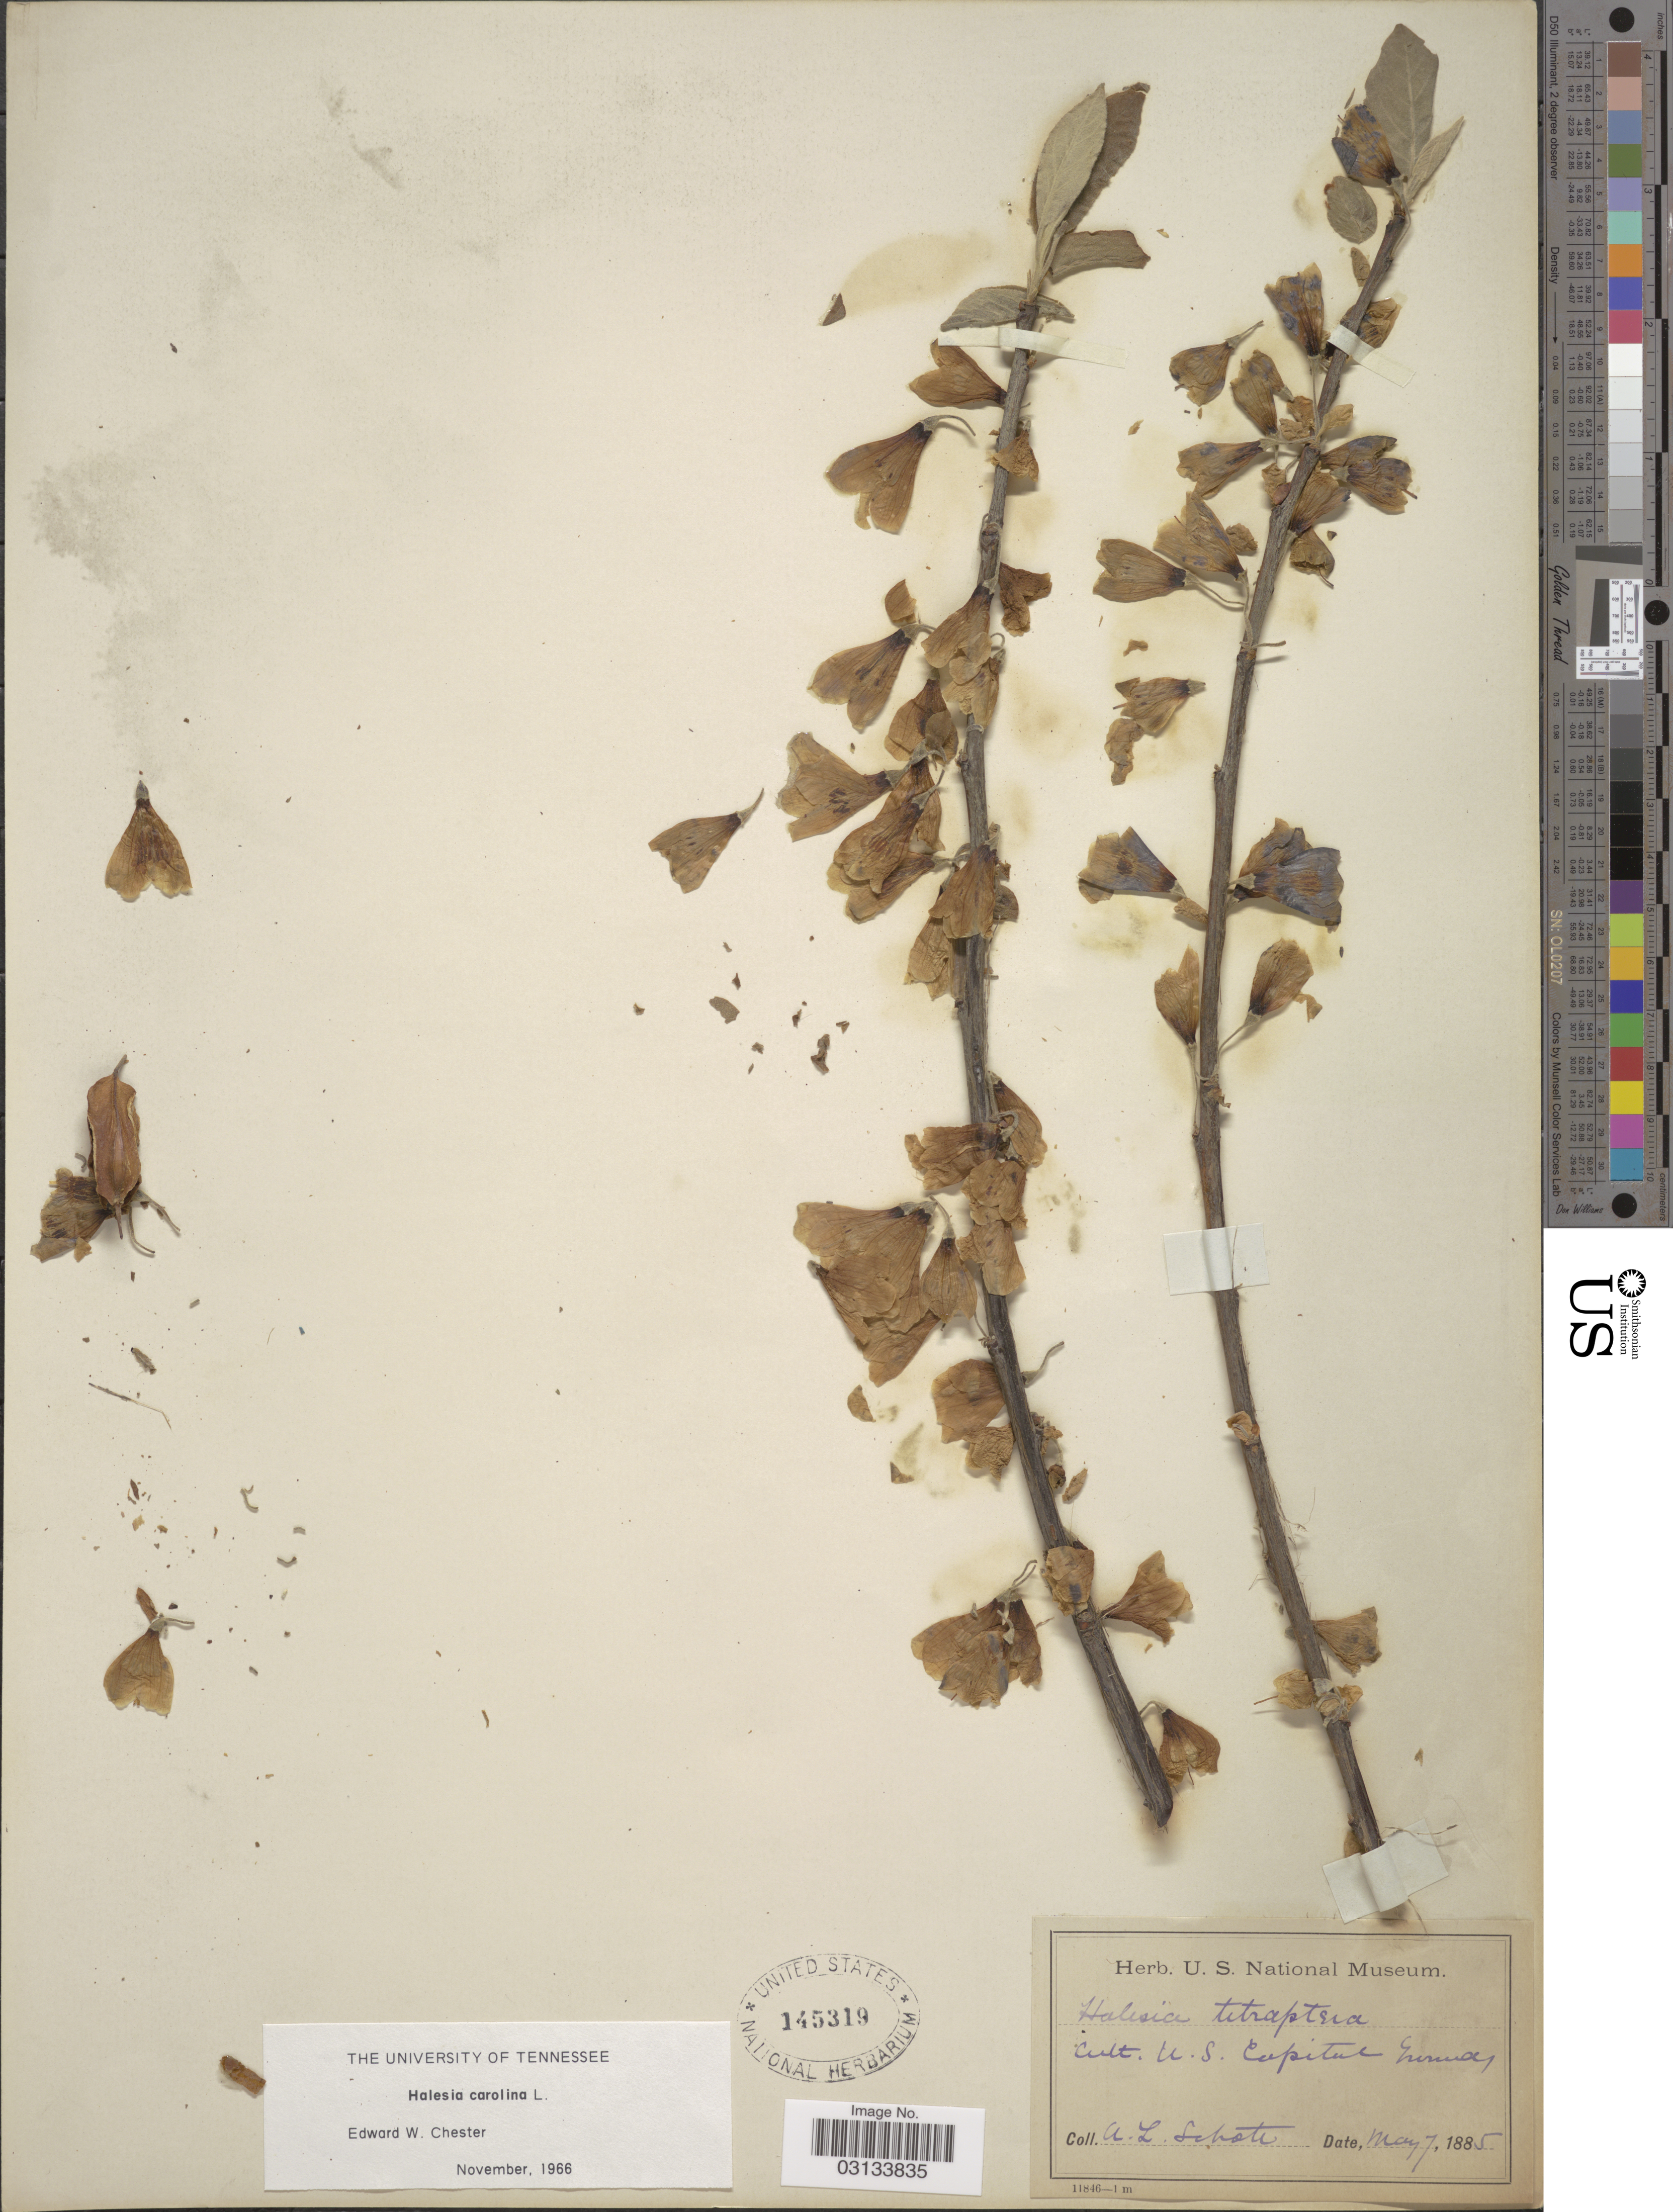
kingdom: Plantae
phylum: Tracheophyta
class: Magnoliopsida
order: Ericales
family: Styracaceae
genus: Halesia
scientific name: Halesia carolina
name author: L.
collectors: A. L. Schott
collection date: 1885-05-07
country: United States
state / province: District of Columbia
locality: U. S. Capital Grounds.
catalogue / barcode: US 145319